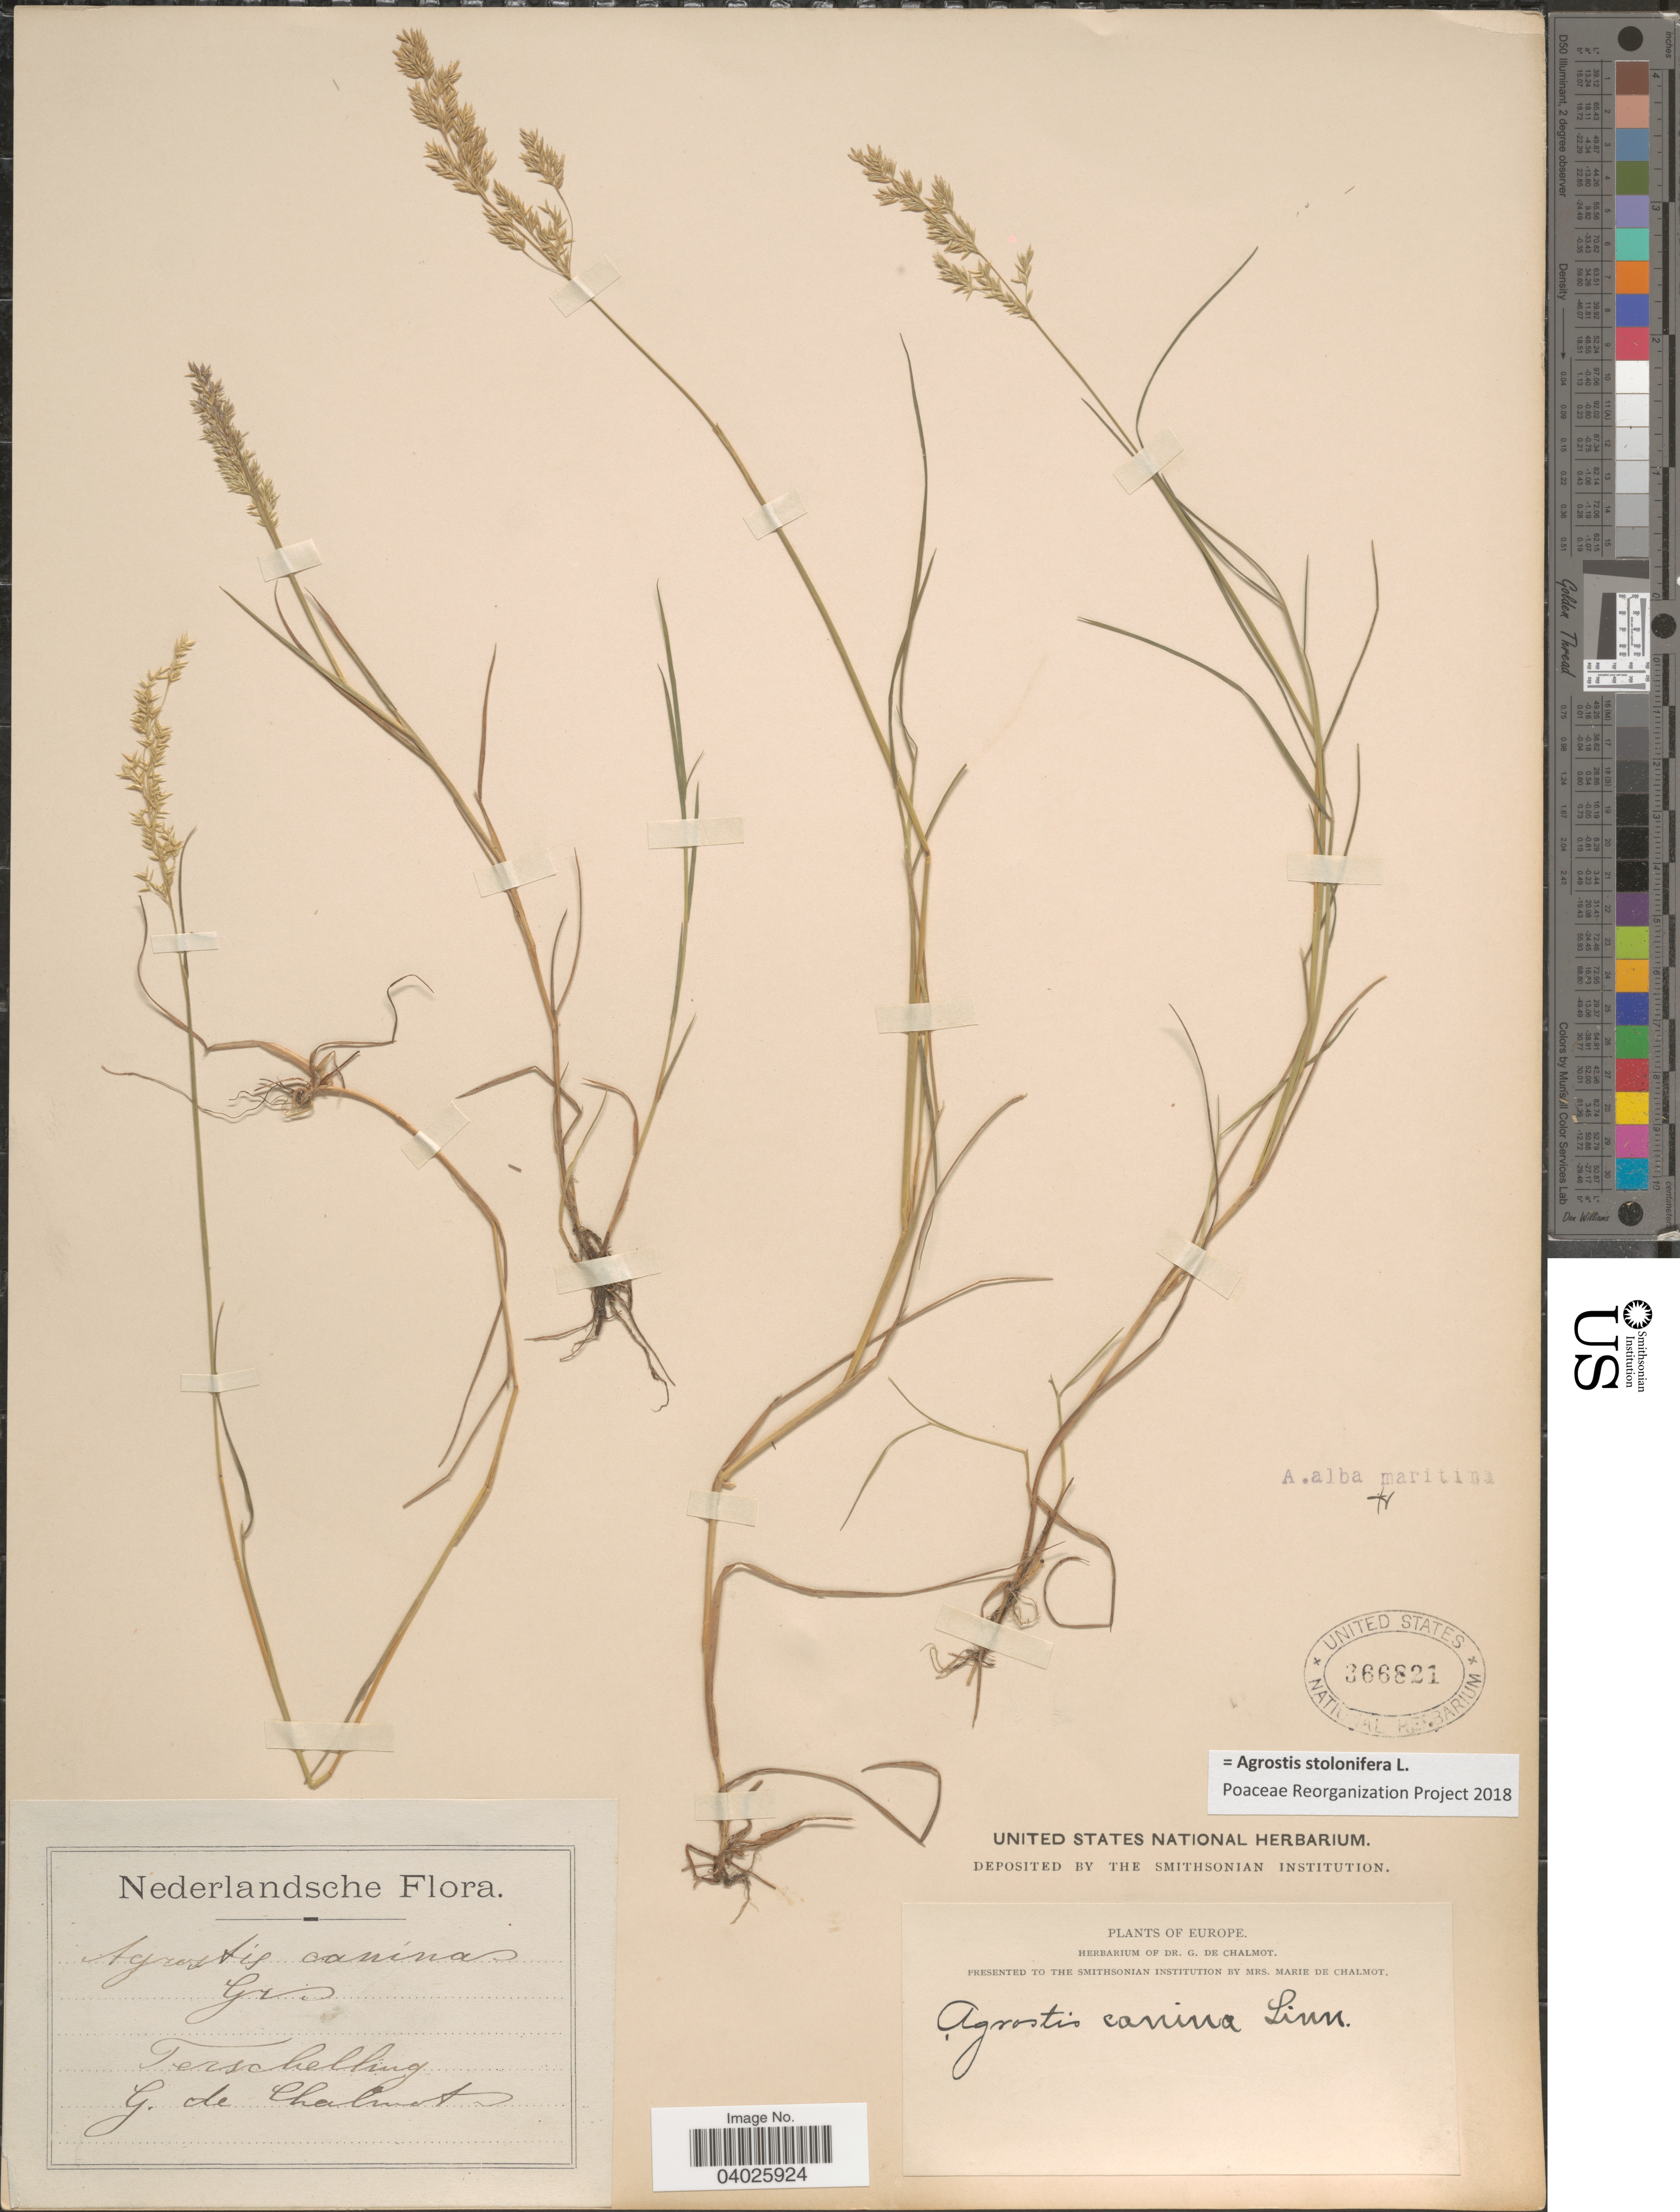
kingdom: Plantae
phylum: Tracheophyta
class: Liliopsida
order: Poales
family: Poaceae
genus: Agrostis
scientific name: Agrostis stolonifera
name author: L.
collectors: G. de Chalmot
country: Netherlands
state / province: Friesland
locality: Nederlandsche. Terschelling. Europe.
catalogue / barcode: US 366821